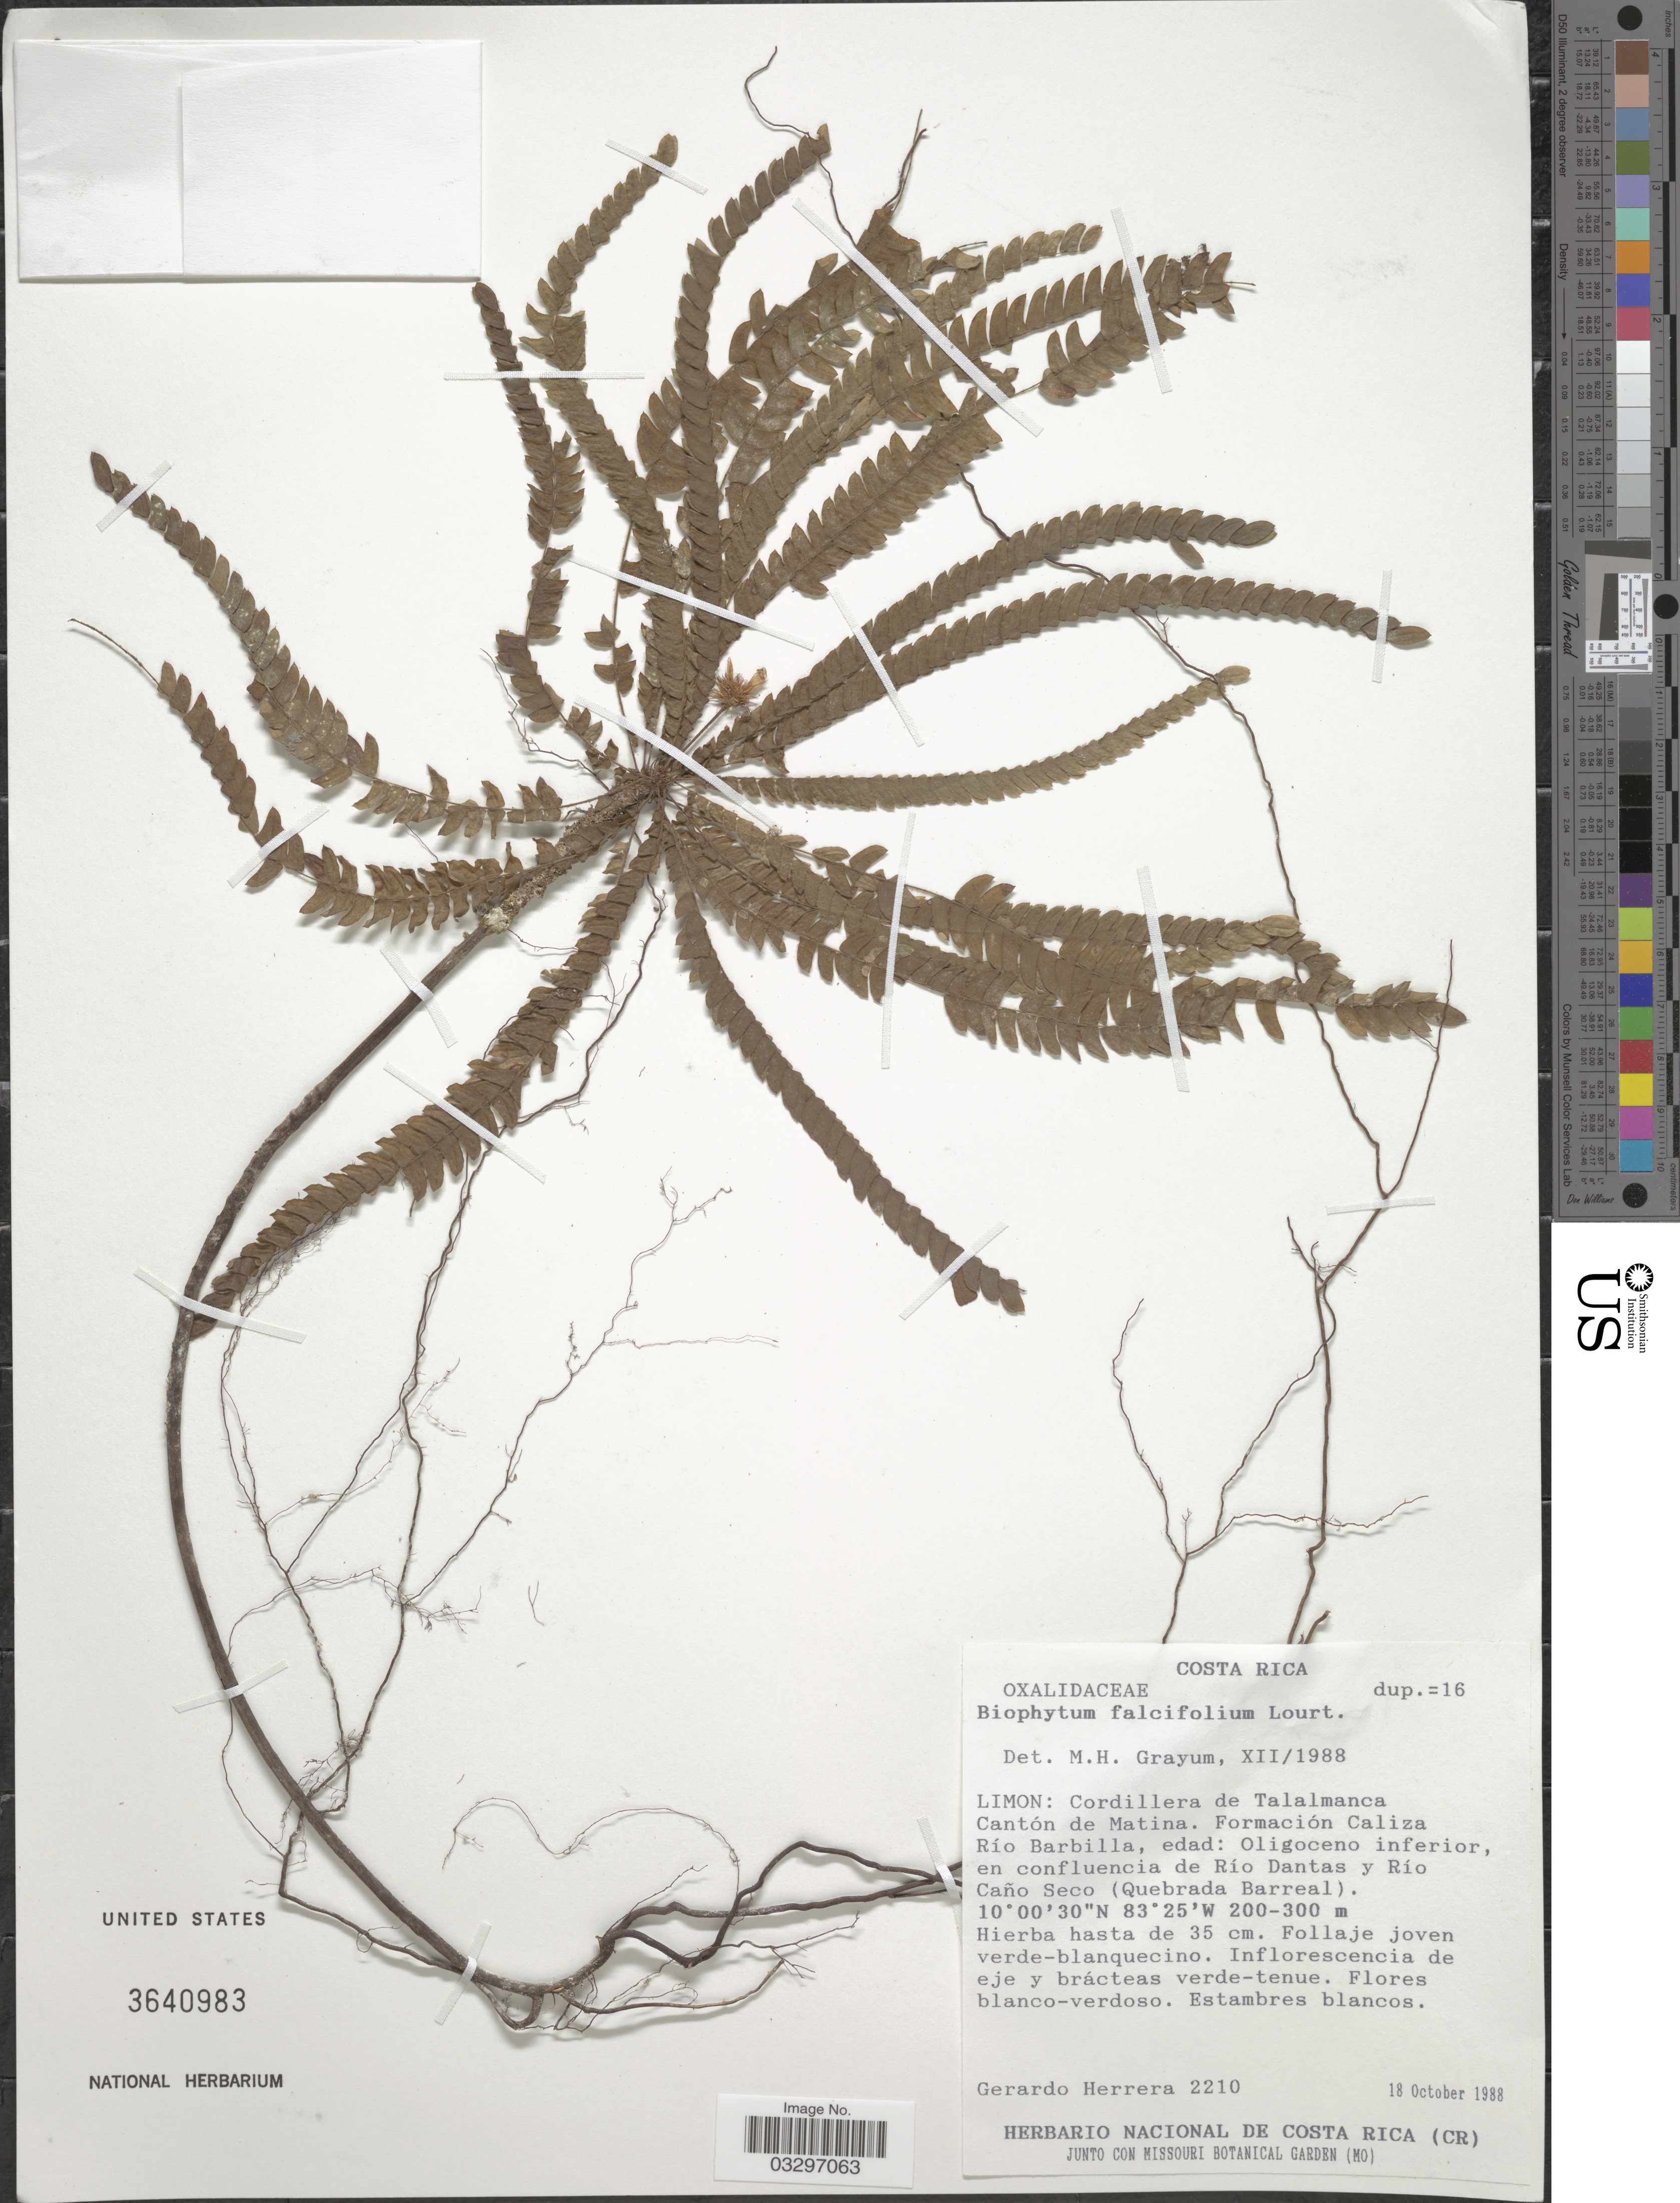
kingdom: Plantae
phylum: Tracheophyta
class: Magnoliopsida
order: Oxalidales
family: Oxalidaceae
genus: Biophytum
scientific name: Biophytum falcifolium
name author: Lourteig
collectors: G. Herrera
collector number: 2210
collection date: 1988-10-18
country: Costa Rica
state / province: Limón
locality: Cordillera de Talalmanca, Cantón de Matina. Formación Caliza Río Barbilla, edad: Oligoceno inferior, en confluencia de Río Dantas y Río Caño Seco (Quebrada Barreal).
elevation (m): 200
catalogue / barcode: US 3640983